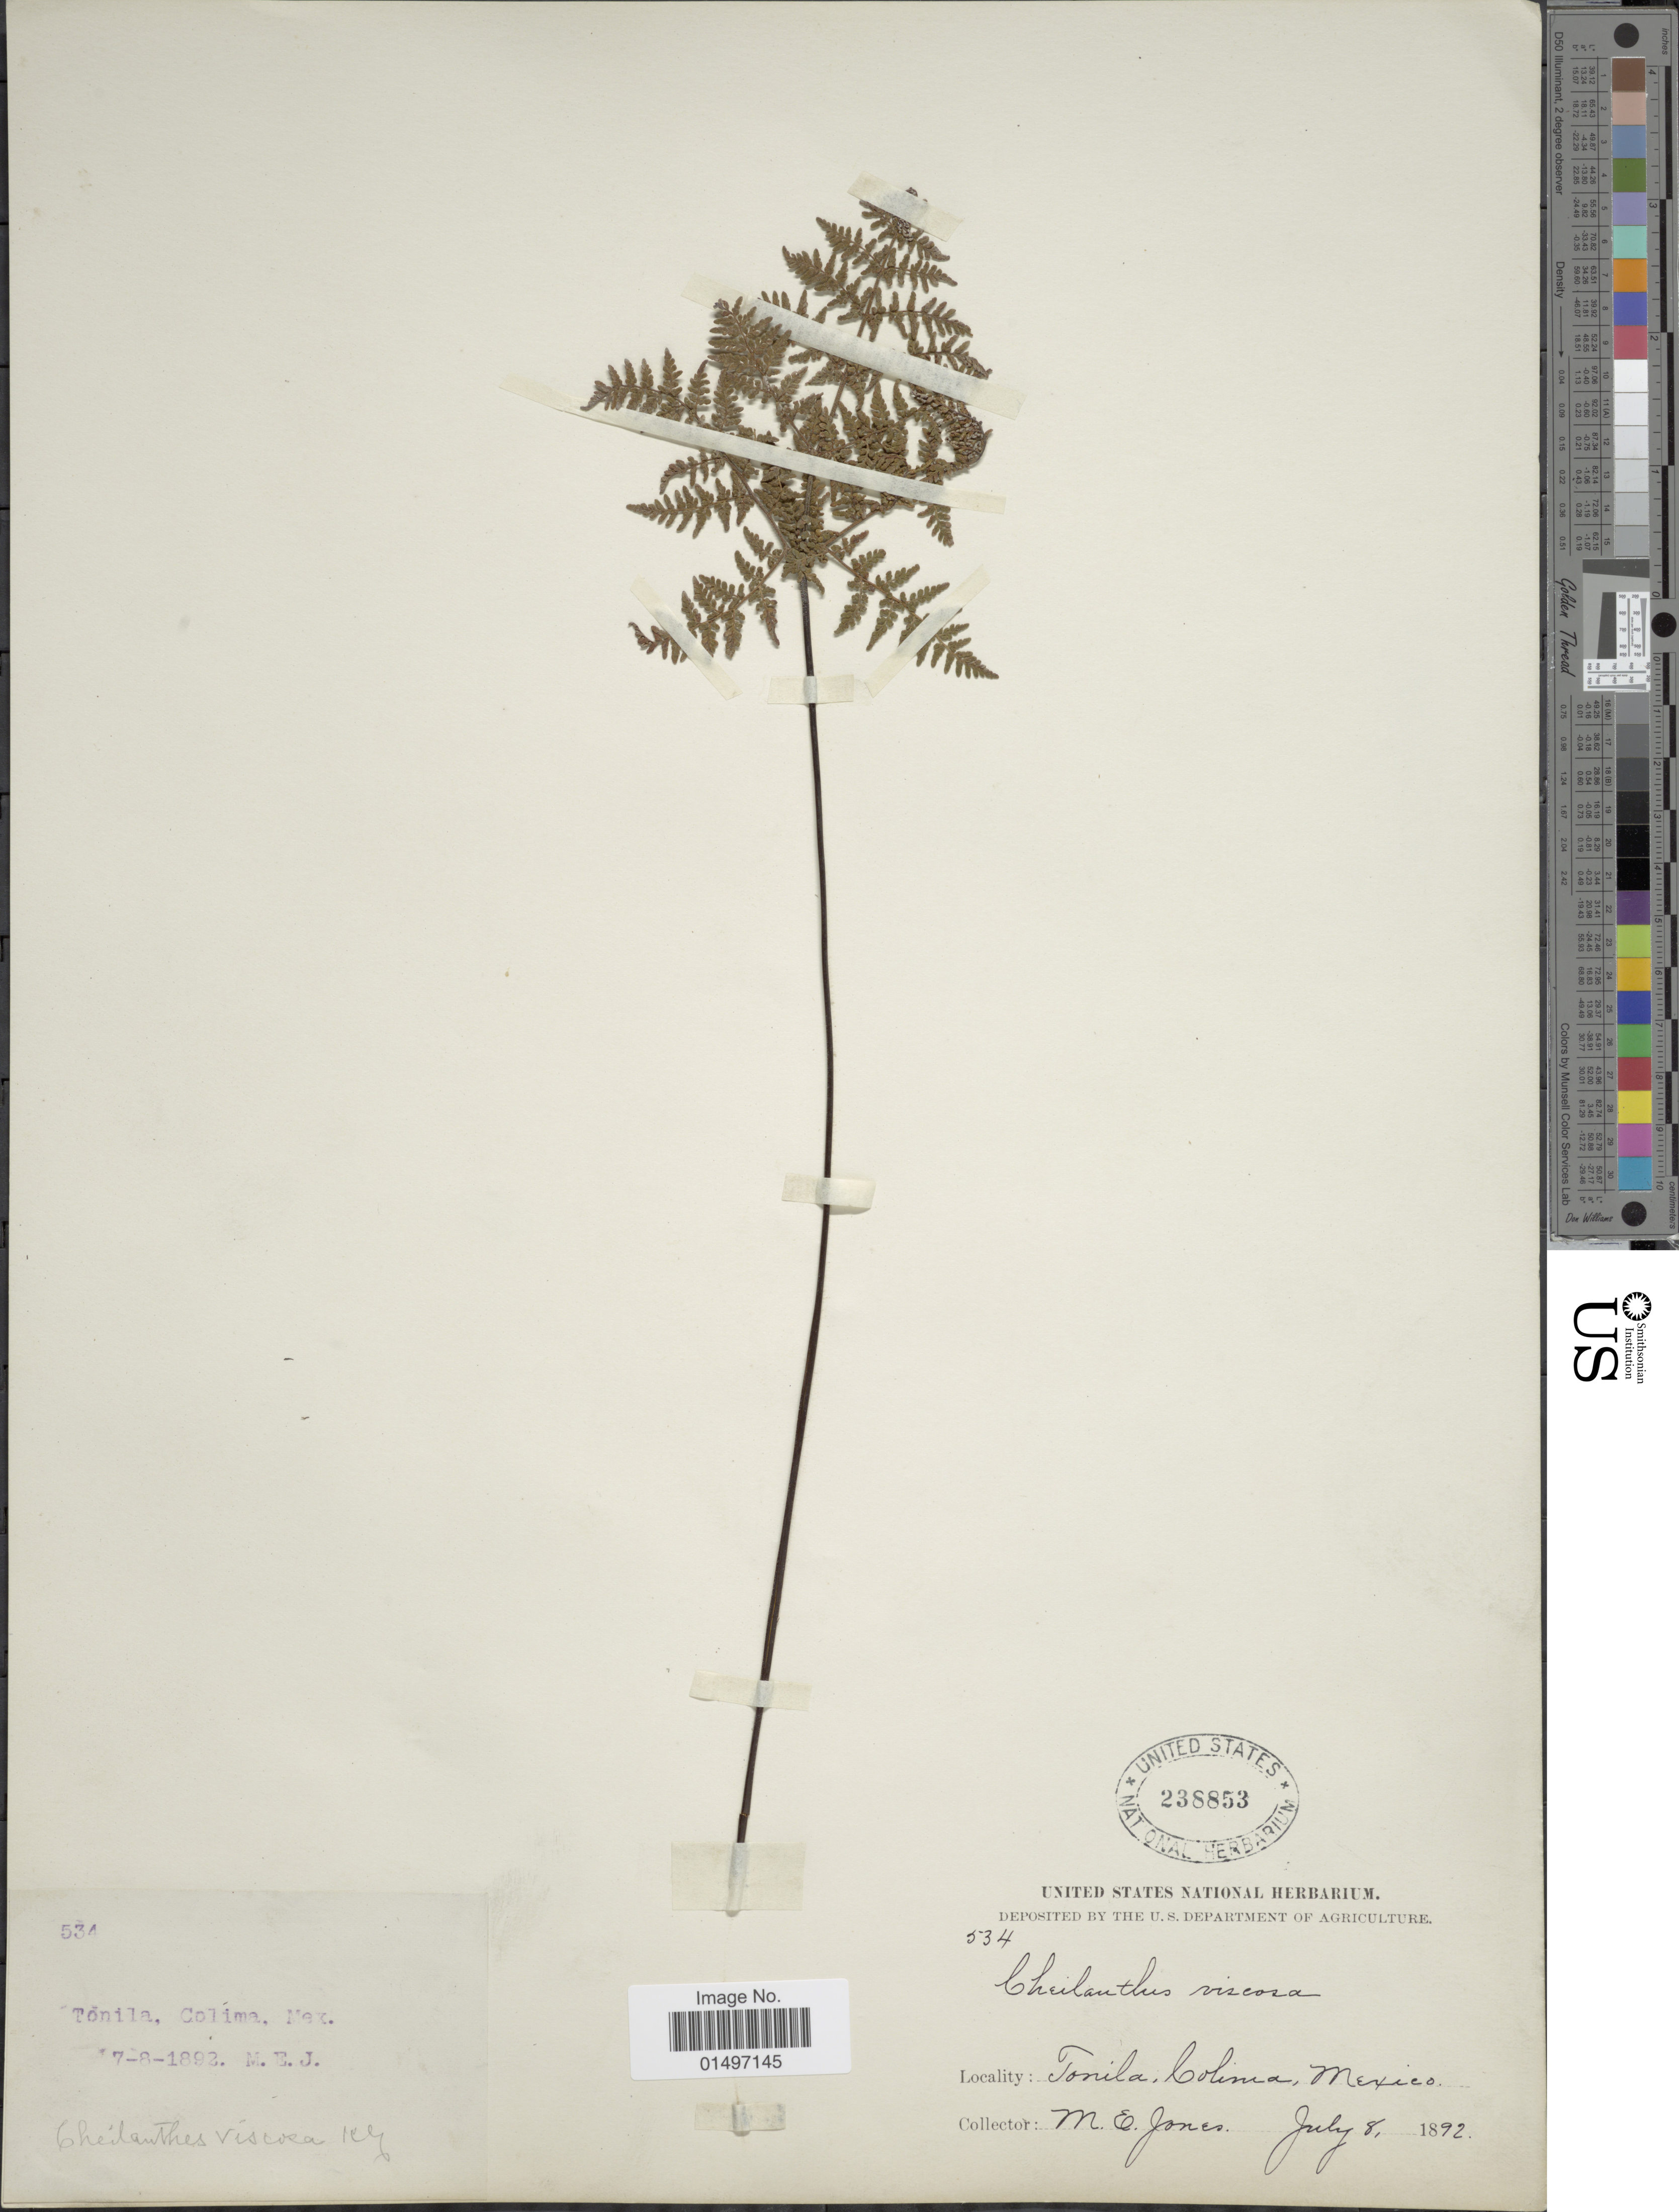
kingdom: Plantae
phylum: Tracheophyta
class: Polypodiopsida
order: Polypodiales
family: Pteridaceae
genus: Gaga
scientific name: Gaga kaulfussii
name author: (Kunze) Fay W. Li & Windham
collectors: M. E. Jones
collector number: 534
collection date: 1892-07-08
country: Mexico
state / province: Colima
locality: Mexico, Tonila, Colima.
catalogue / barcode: US 238853